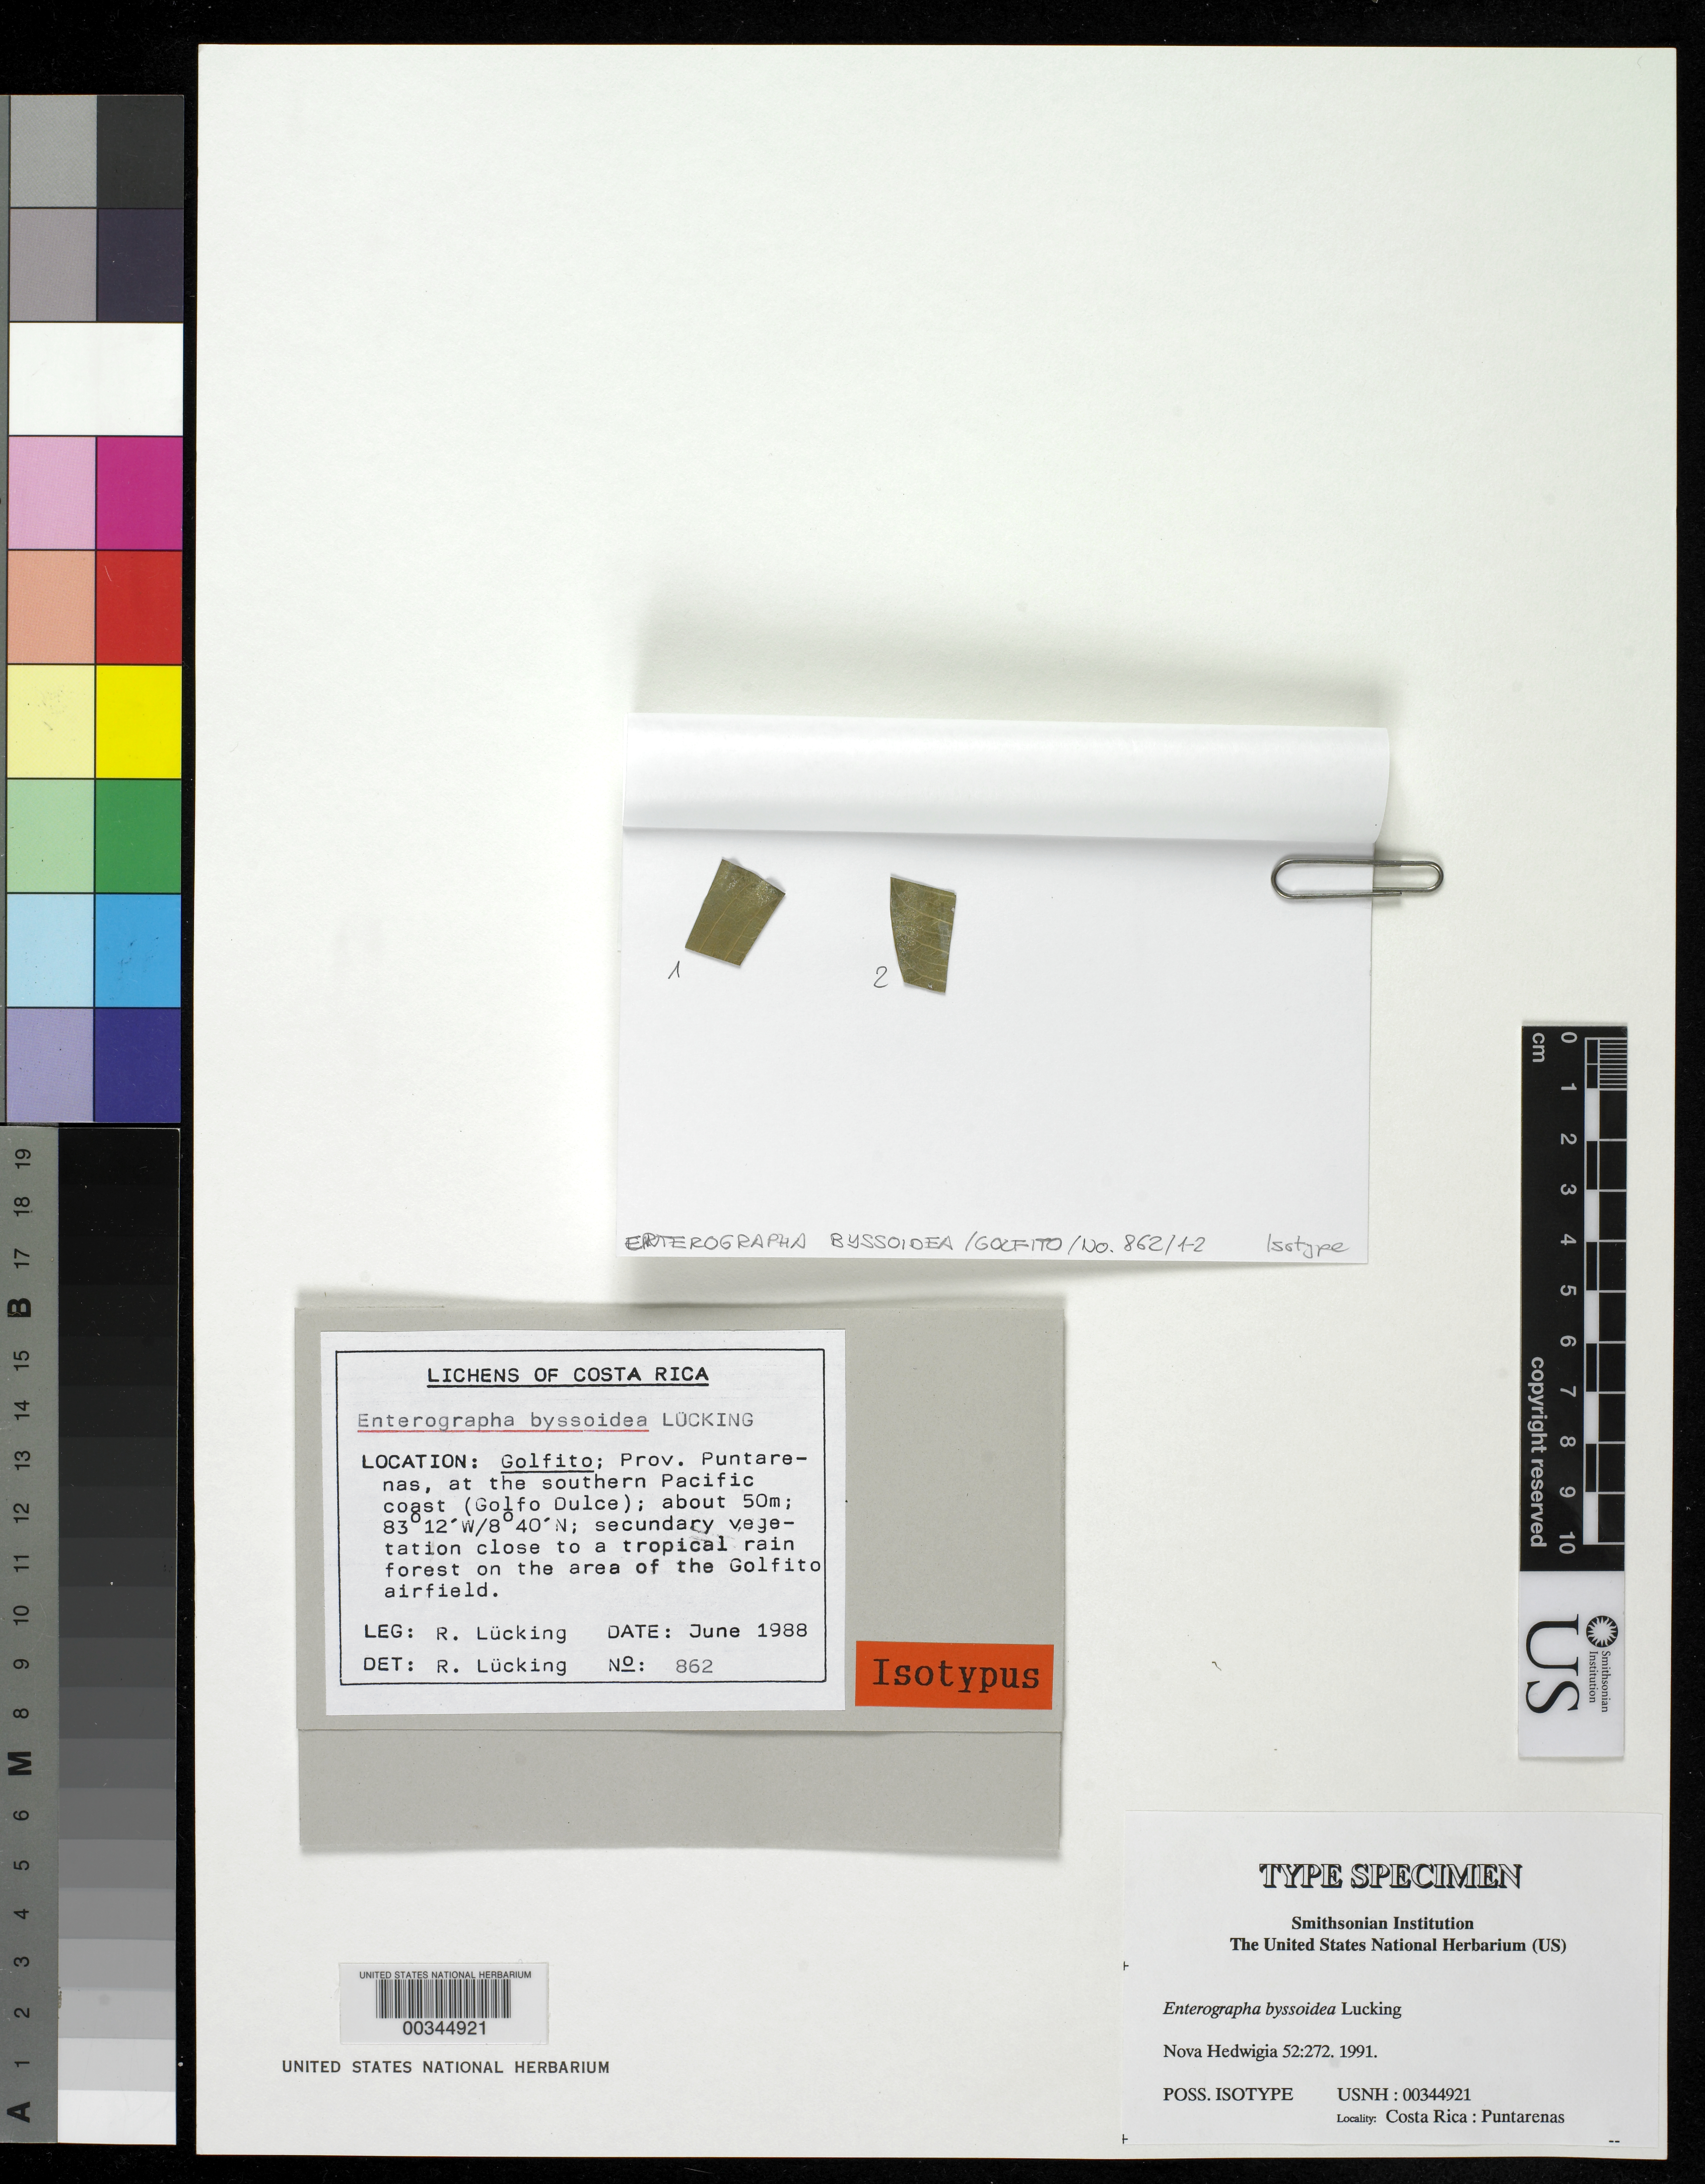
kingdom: Fungi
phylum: Ascomycota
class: Arthoniomycetes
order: Arthoniales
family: Roccellaceae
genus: Enterographa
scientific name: Enterographa byssoidea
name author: Lücking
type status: Possible Isotype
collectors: R. Lücking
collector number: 862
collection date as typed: Jun 1988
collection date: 1988-06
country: Costa Rica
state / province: Puntarenas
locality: Golfito, southern Pacific coast (Golfo Dulce).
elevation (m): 50